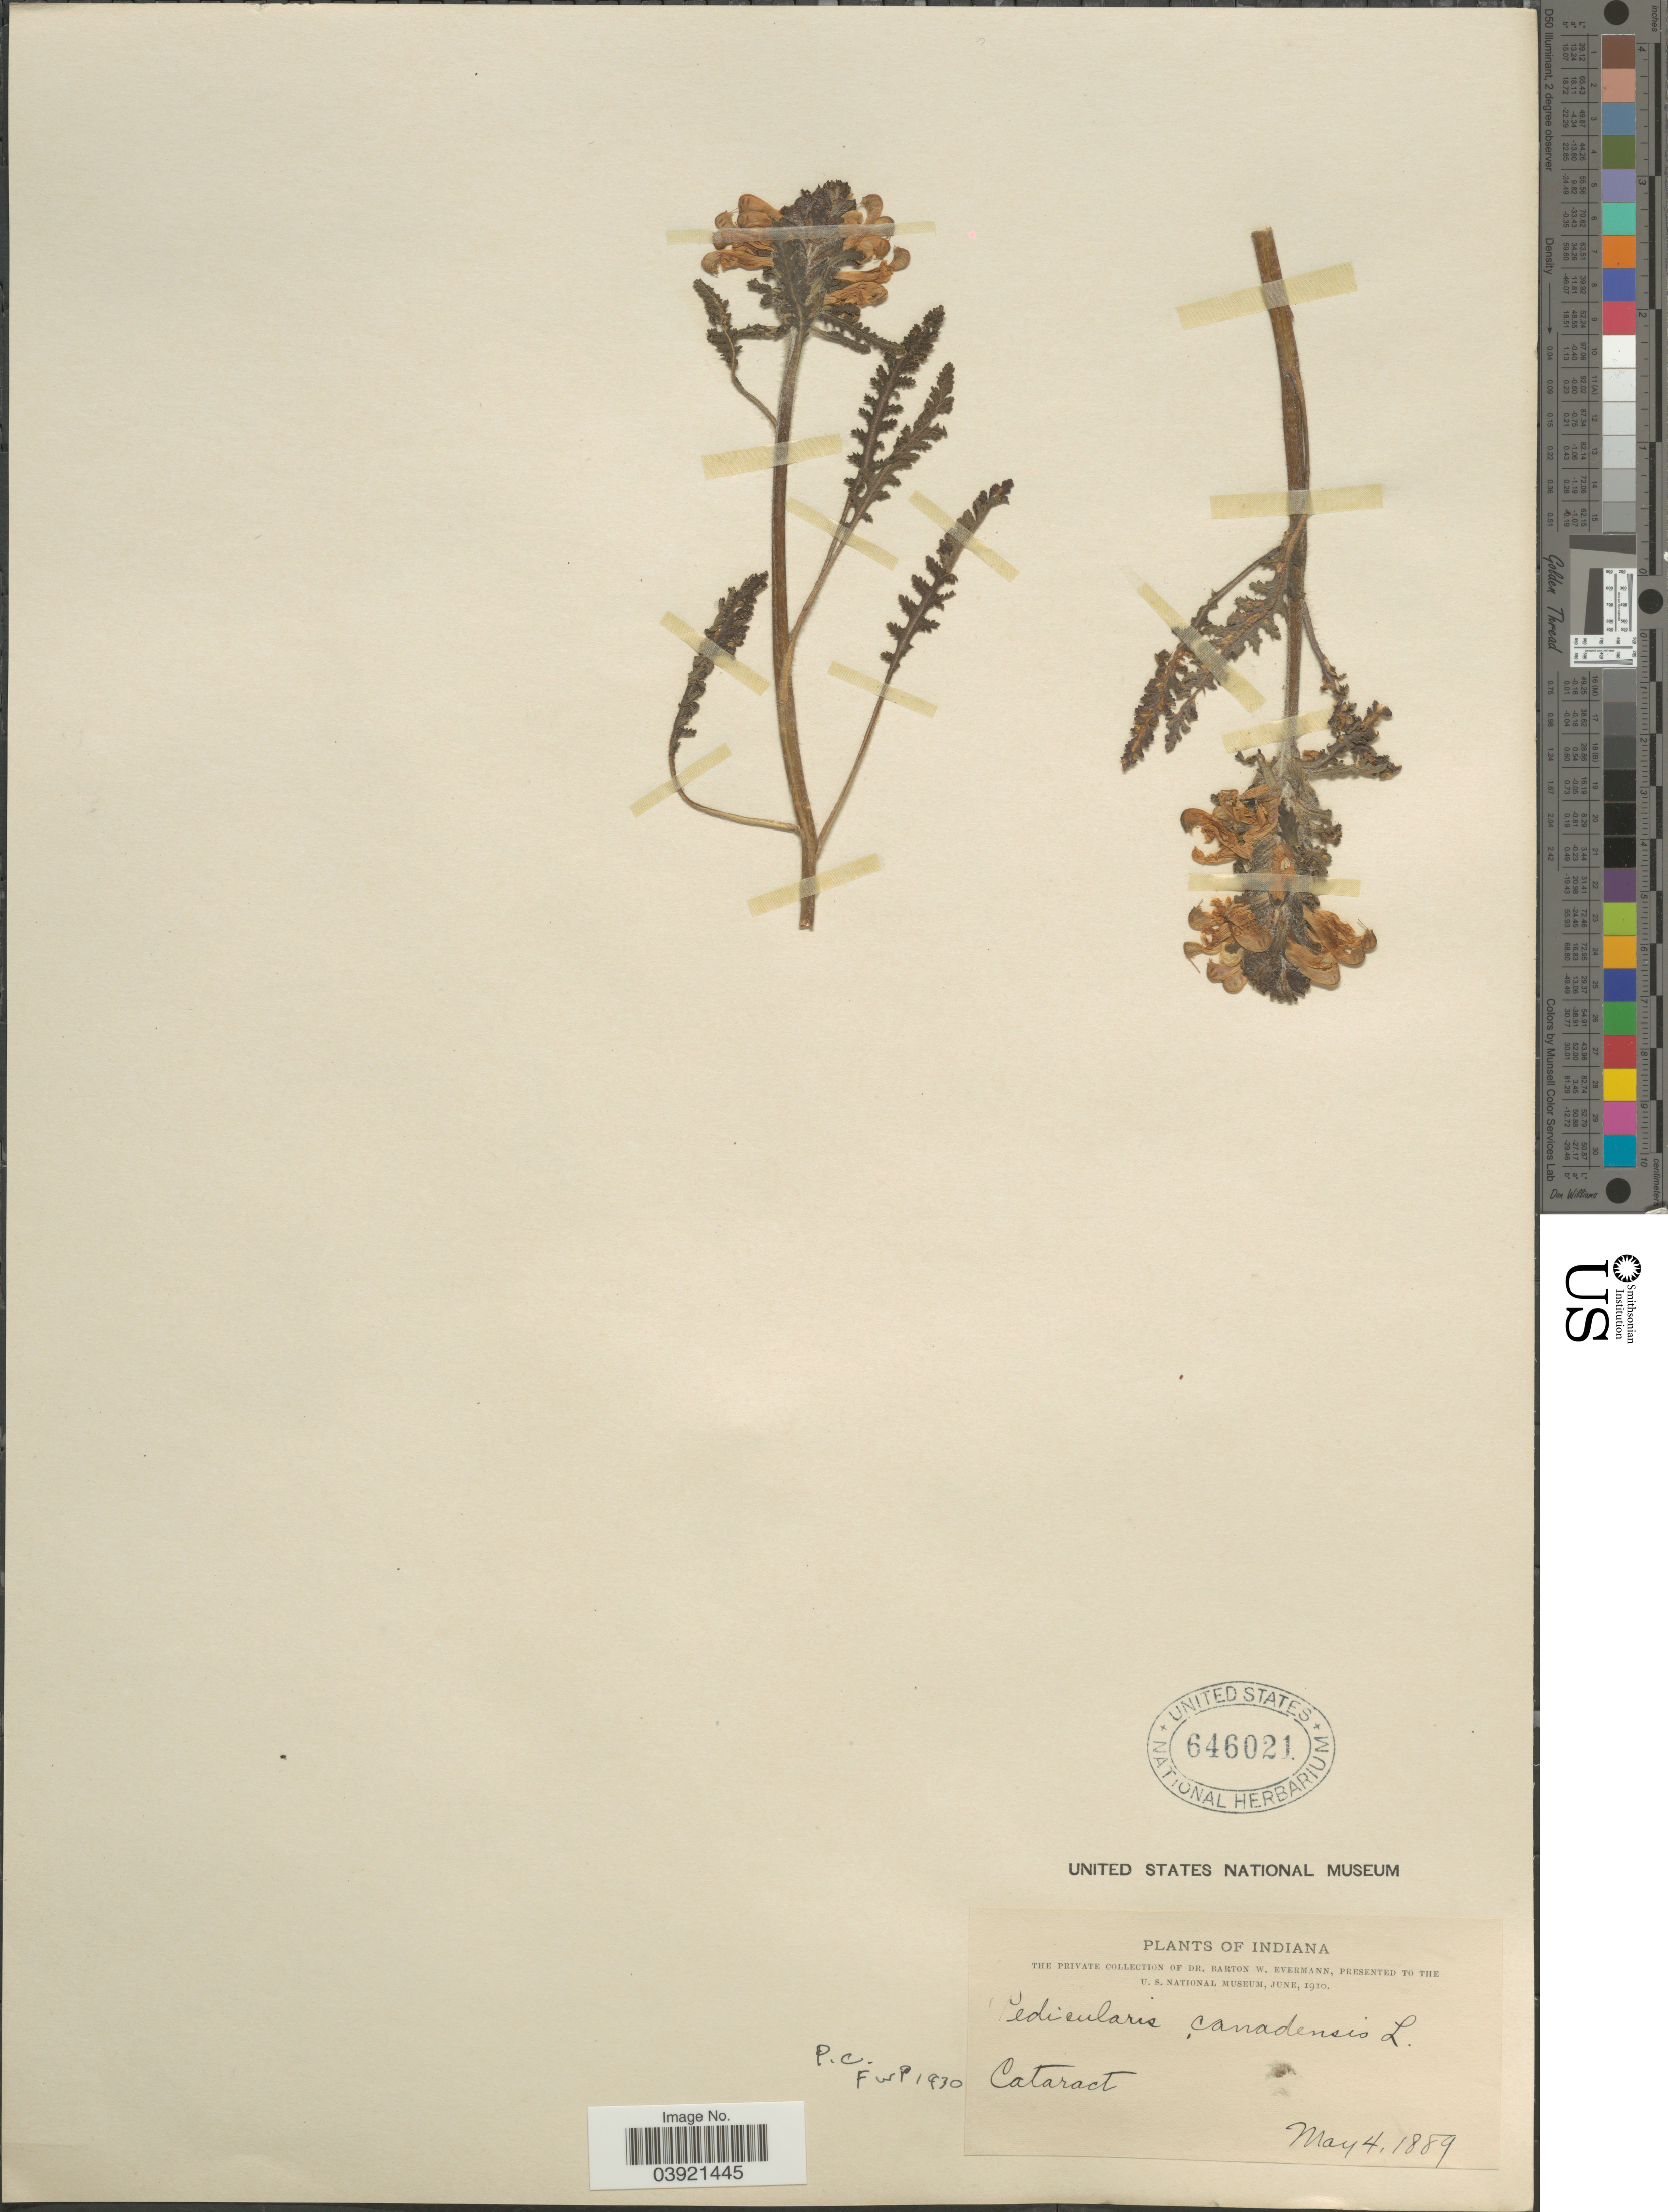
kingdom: Plantae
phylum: Tracheophyta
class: Magnoliopsida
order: Lamiales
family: Orobanchaceae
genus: Pedicularis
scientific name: Pedicularis canadensis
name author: L.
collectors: B. W. Evermann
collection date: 1889-05-04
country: United States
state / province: Indiana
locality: Cataract.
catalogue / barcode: US 646021